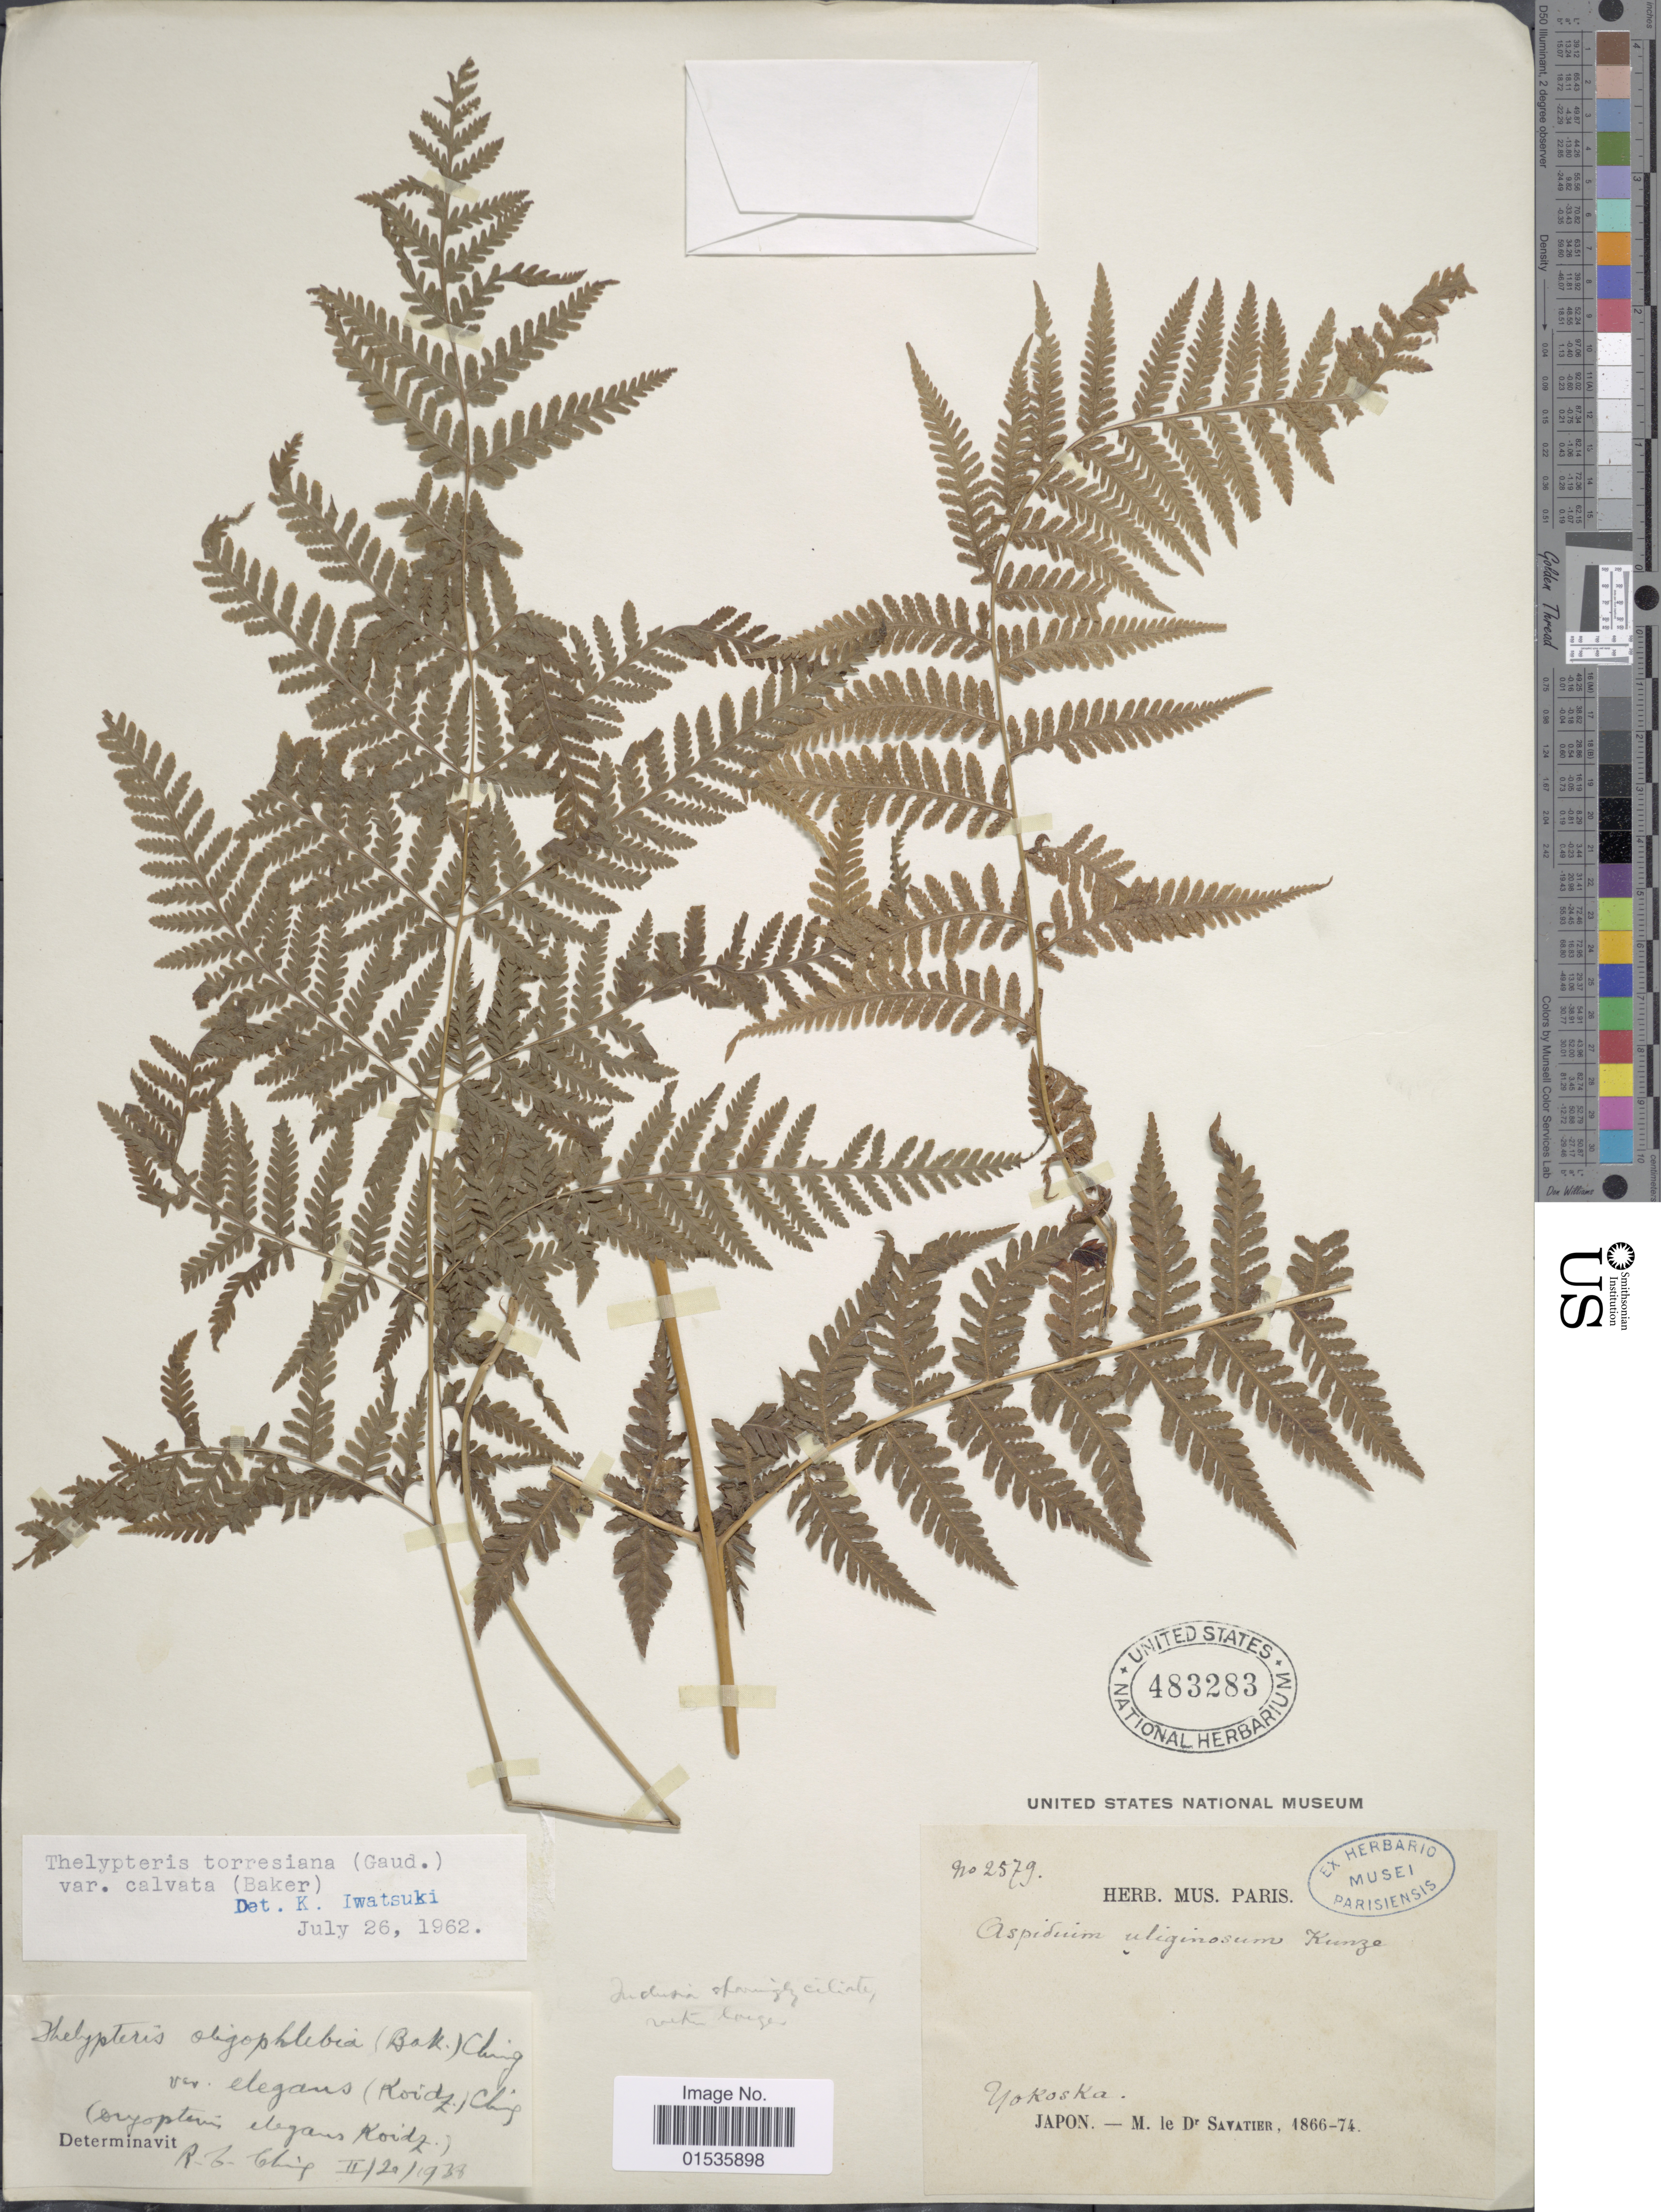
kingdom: Plantae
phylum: Tracheophyta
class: Polypodiopsida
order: Polypodiales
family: Thelypteridaceae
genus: Macrothelypteris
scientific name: Macrothelypteris torresiana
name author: (Gaudich.) Ching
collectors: Savatier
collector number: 2579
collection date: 1866/1874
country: Japan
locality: Japon. Yokoska,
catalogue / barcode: US 483283